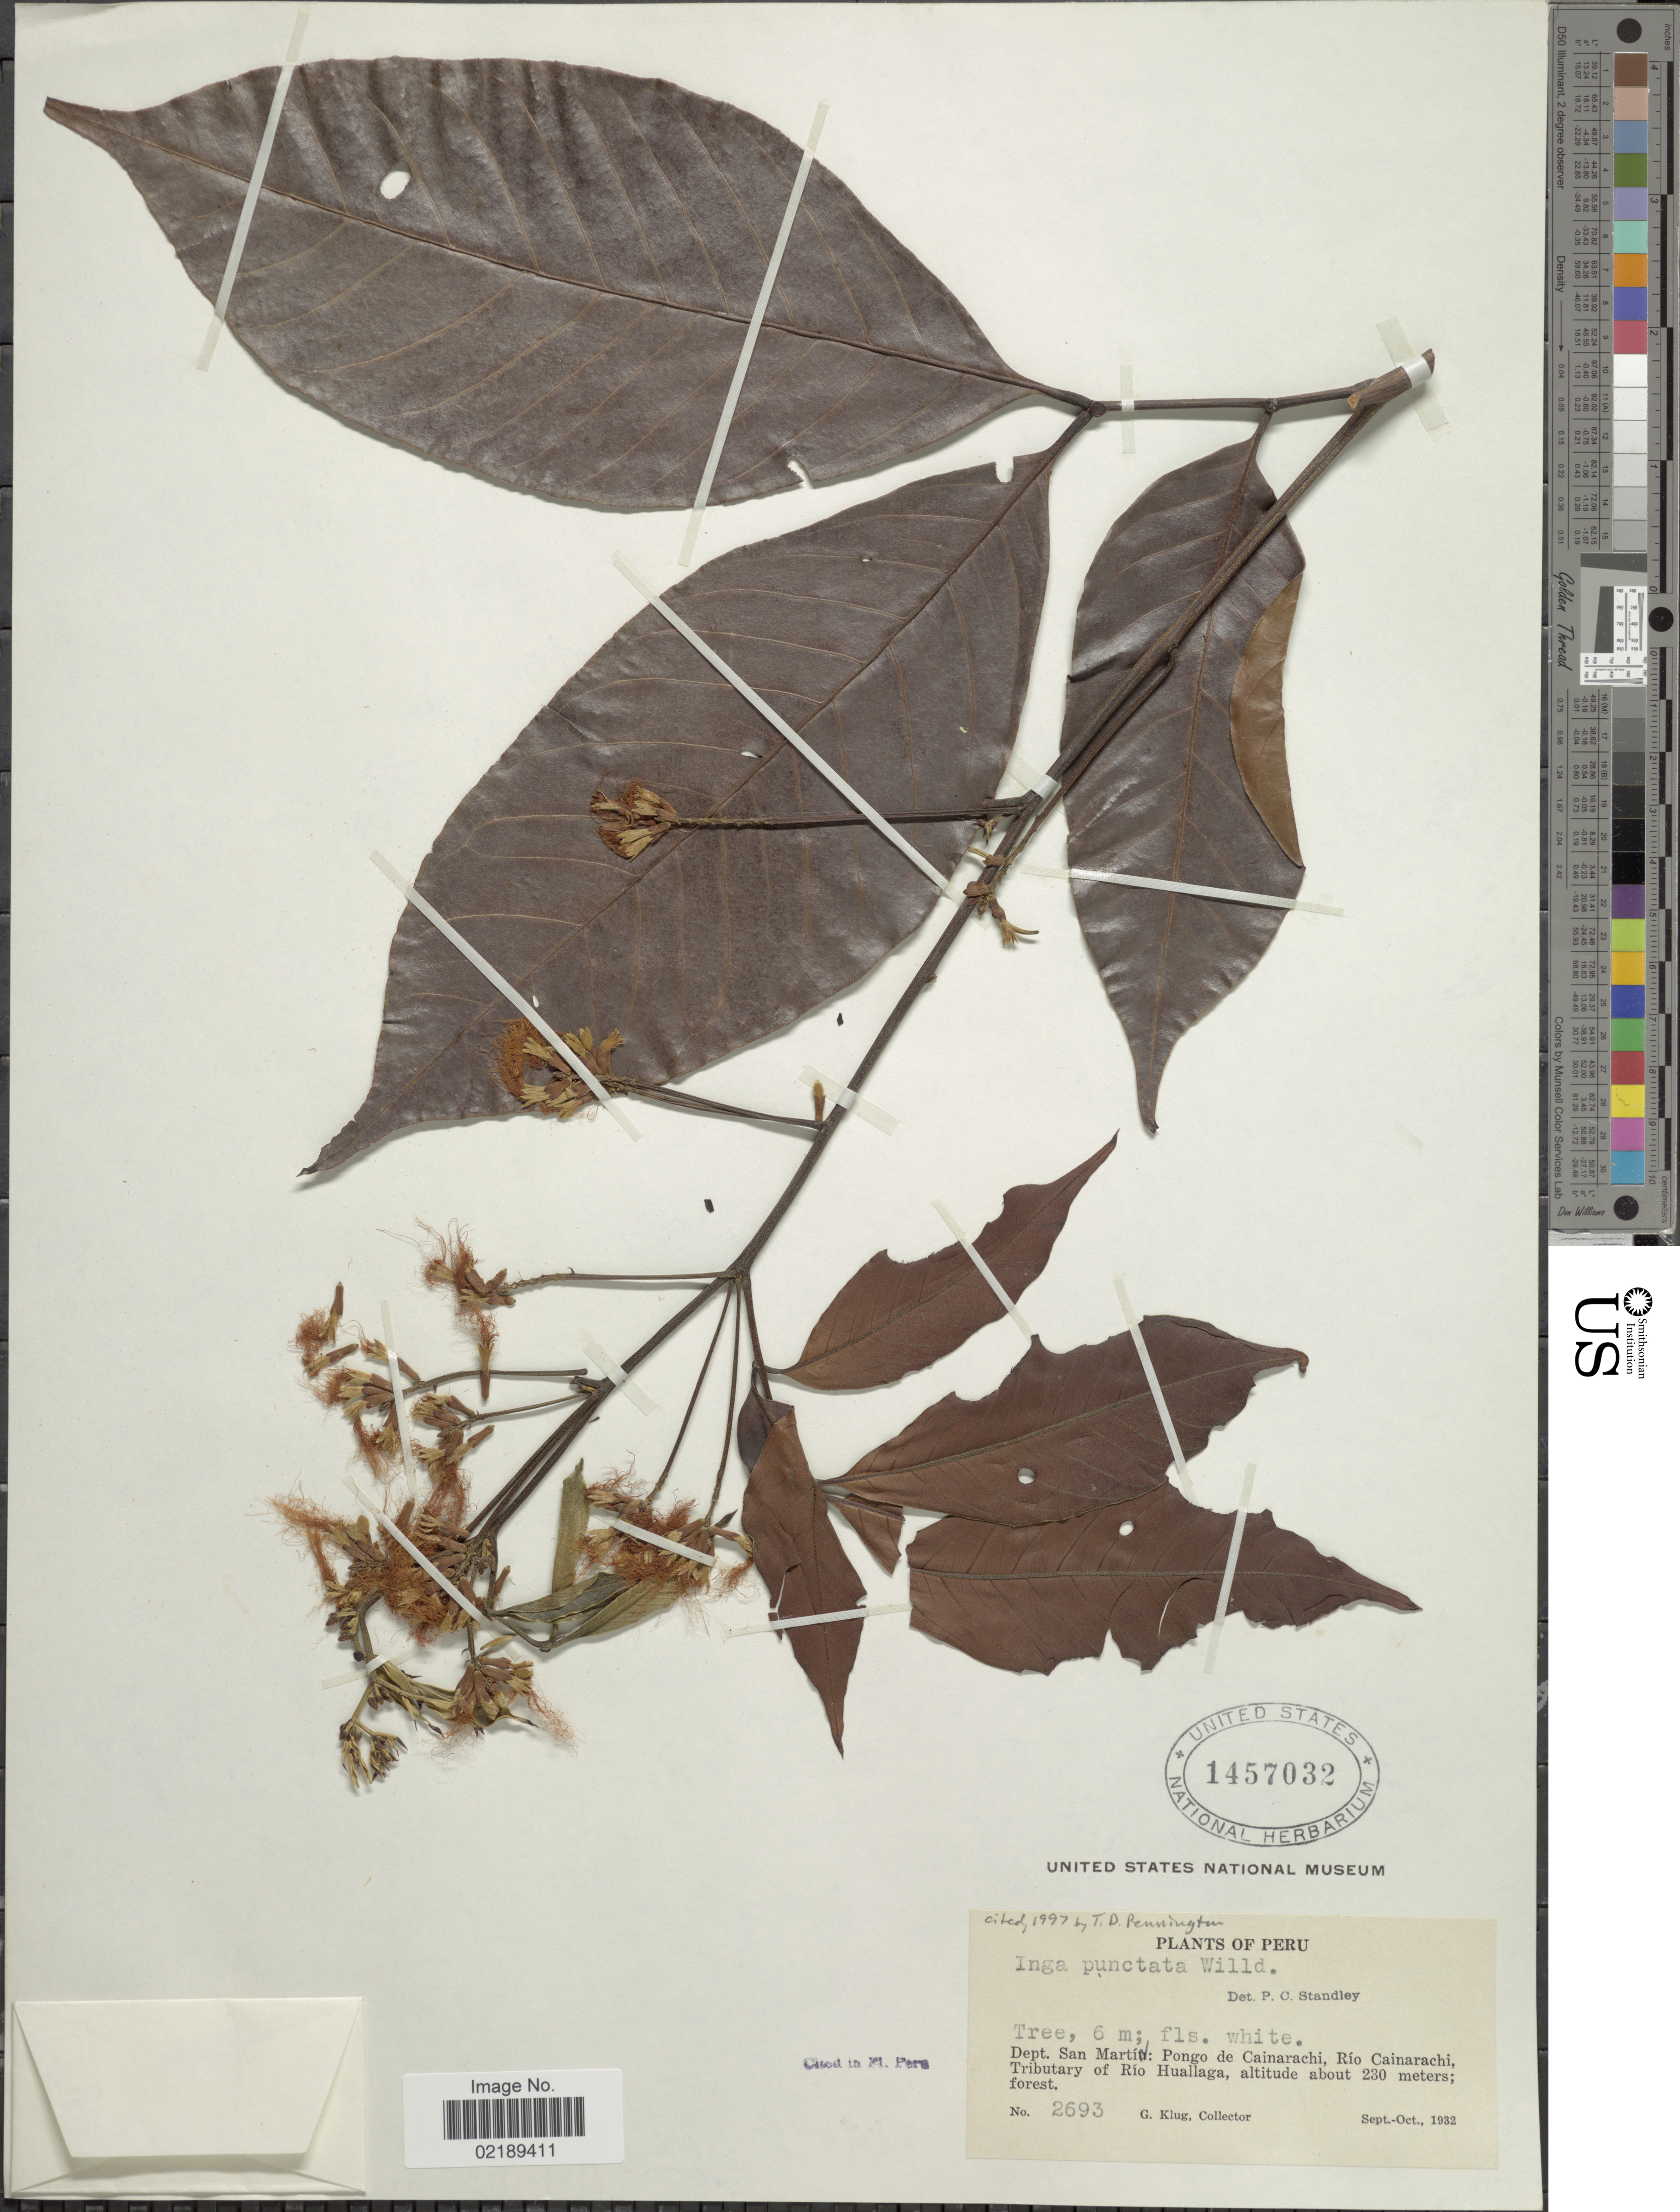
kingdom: Plantae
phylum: Tracheophyta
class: Magnoliopsida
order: Fabales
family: Fabaceae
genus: Inga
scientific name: Inga punctata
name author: Willd.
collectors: G. Klug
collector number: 2693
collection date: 1932-09/1932-10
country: Peru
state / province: San Martín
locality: Pongo de Cainarachi, Rio Cainarachi, Tributary of rio Huallagra.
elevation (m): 230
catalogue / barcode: US 1457032